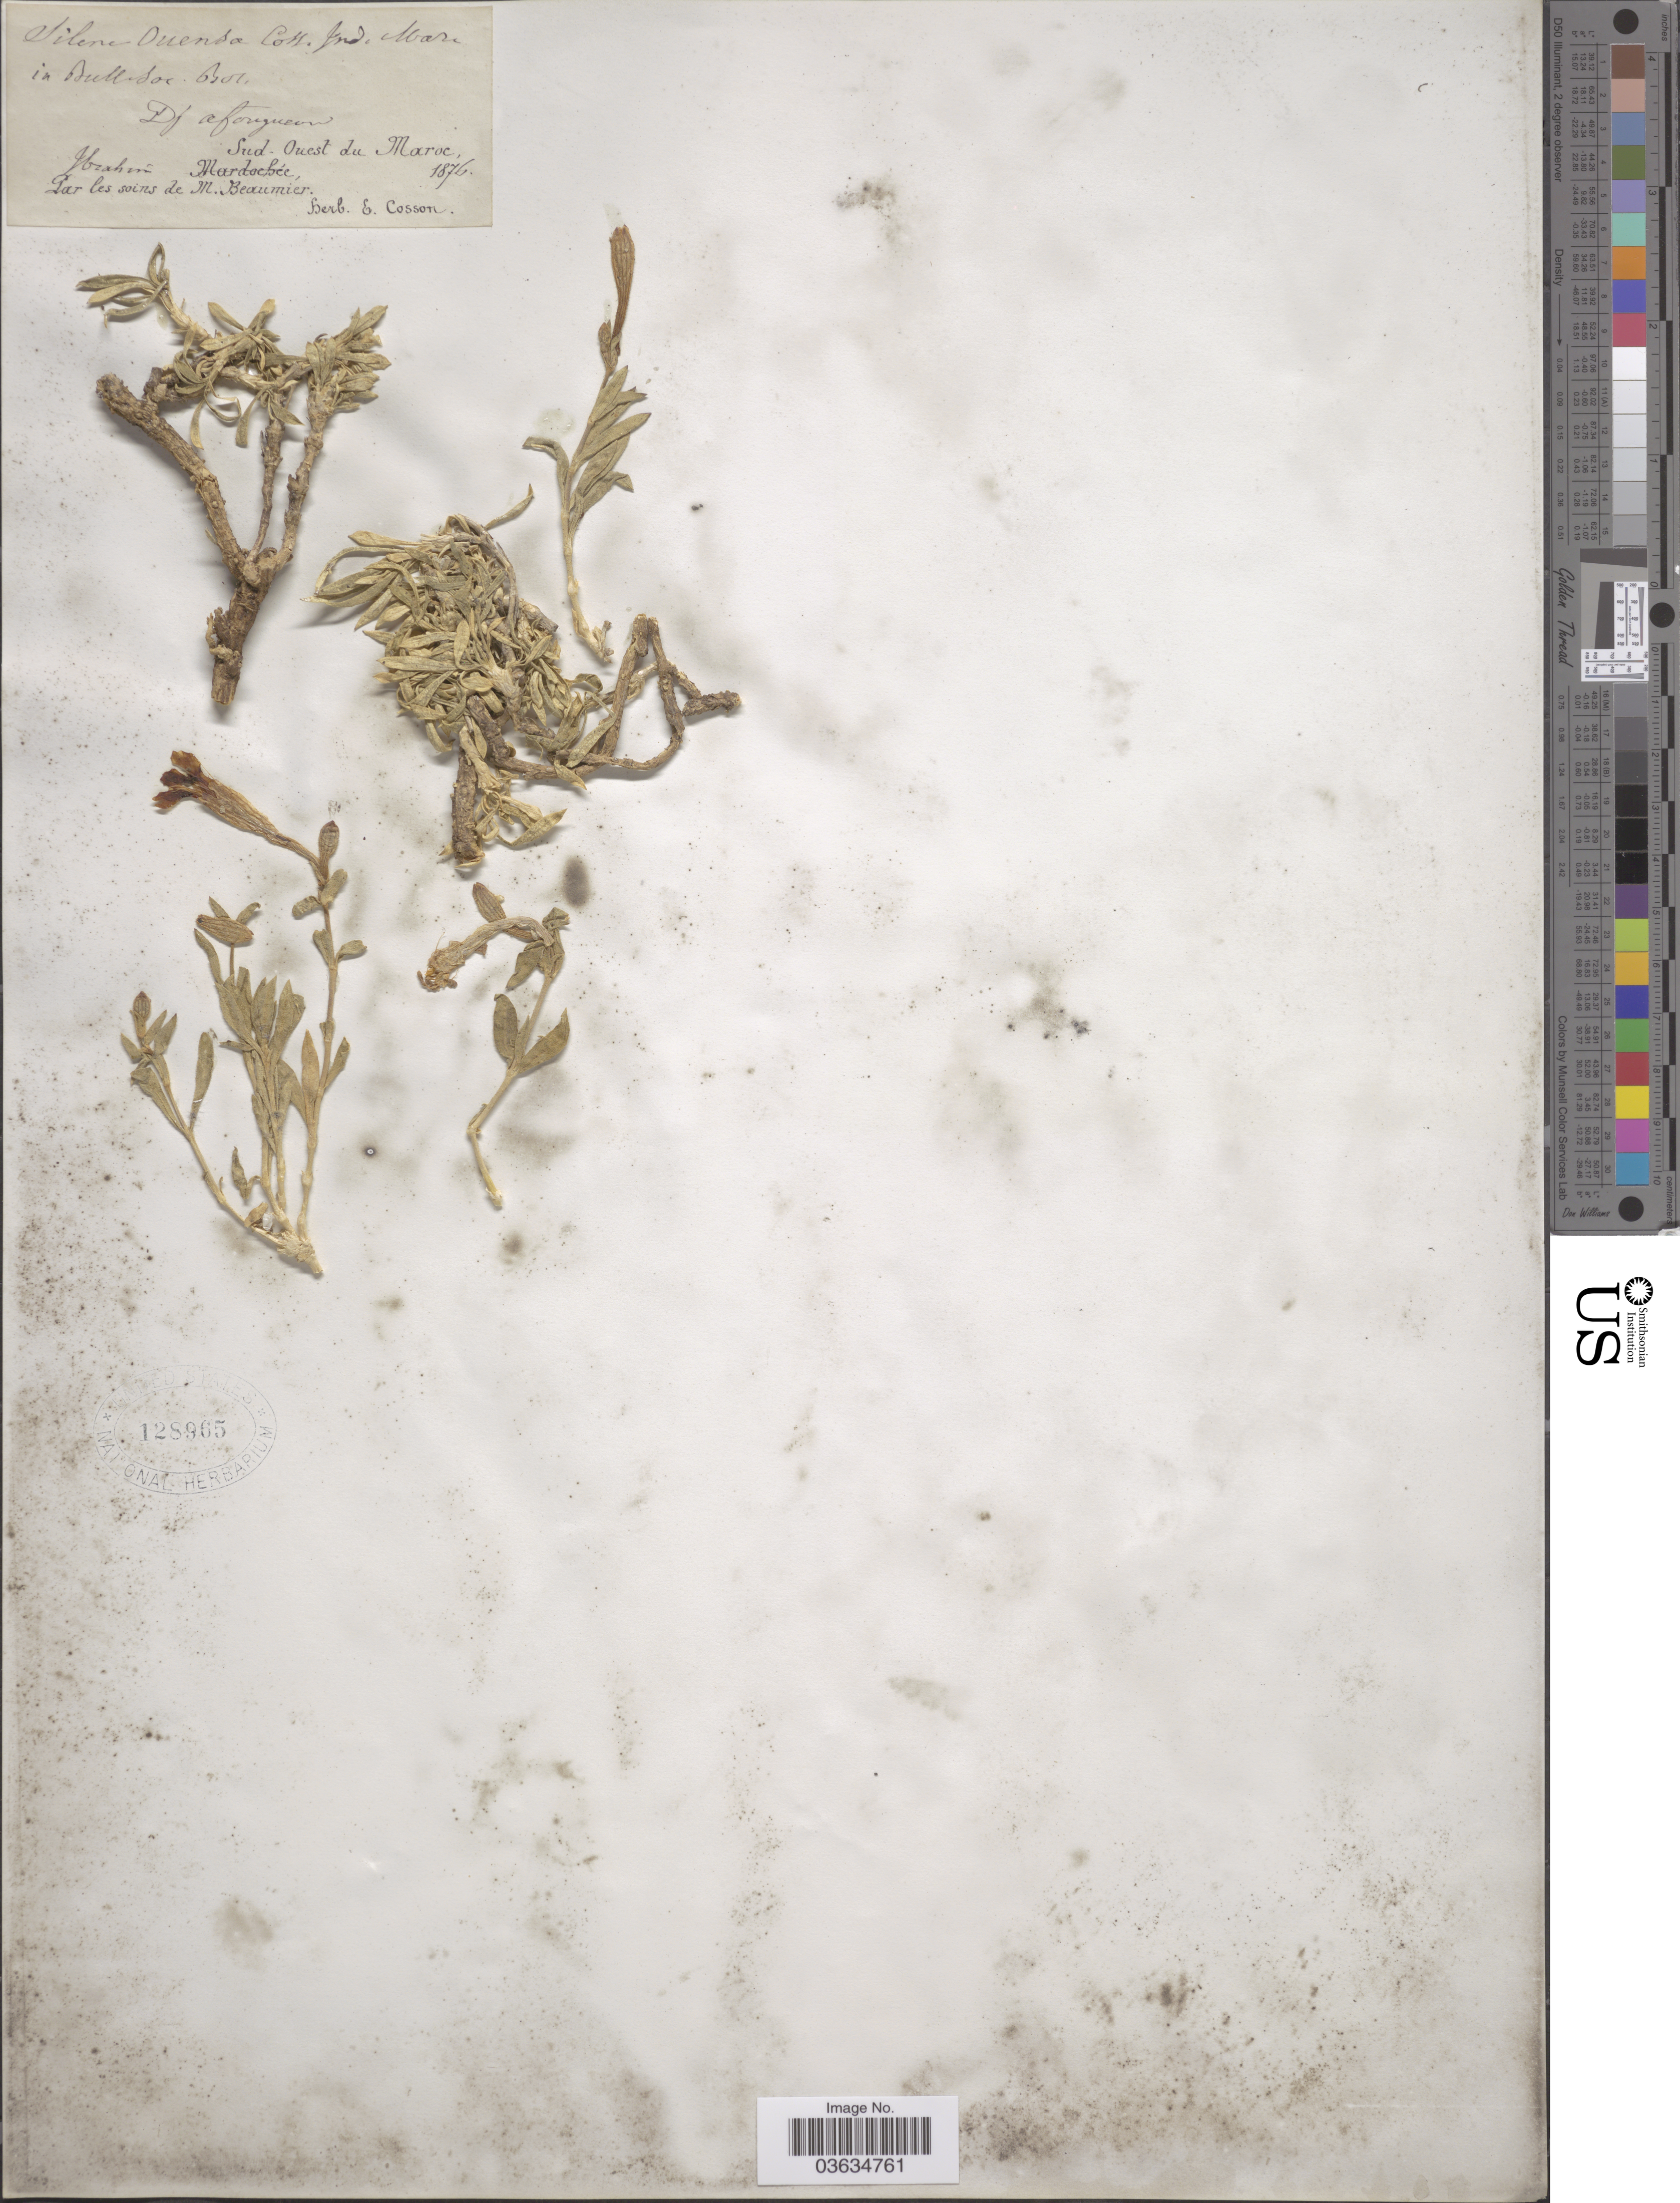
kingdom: Plantae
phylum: Tracheophyta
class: Magnoliopsida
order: Caryophyllales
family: Caryophyllaceae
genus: Silene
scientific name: Silene ouensae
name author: Coss.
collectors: -. Ibrahim & M. Beaumier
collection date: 1876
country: Morocco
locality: Sud-Ouest du Maroc.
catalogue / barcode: US 128965